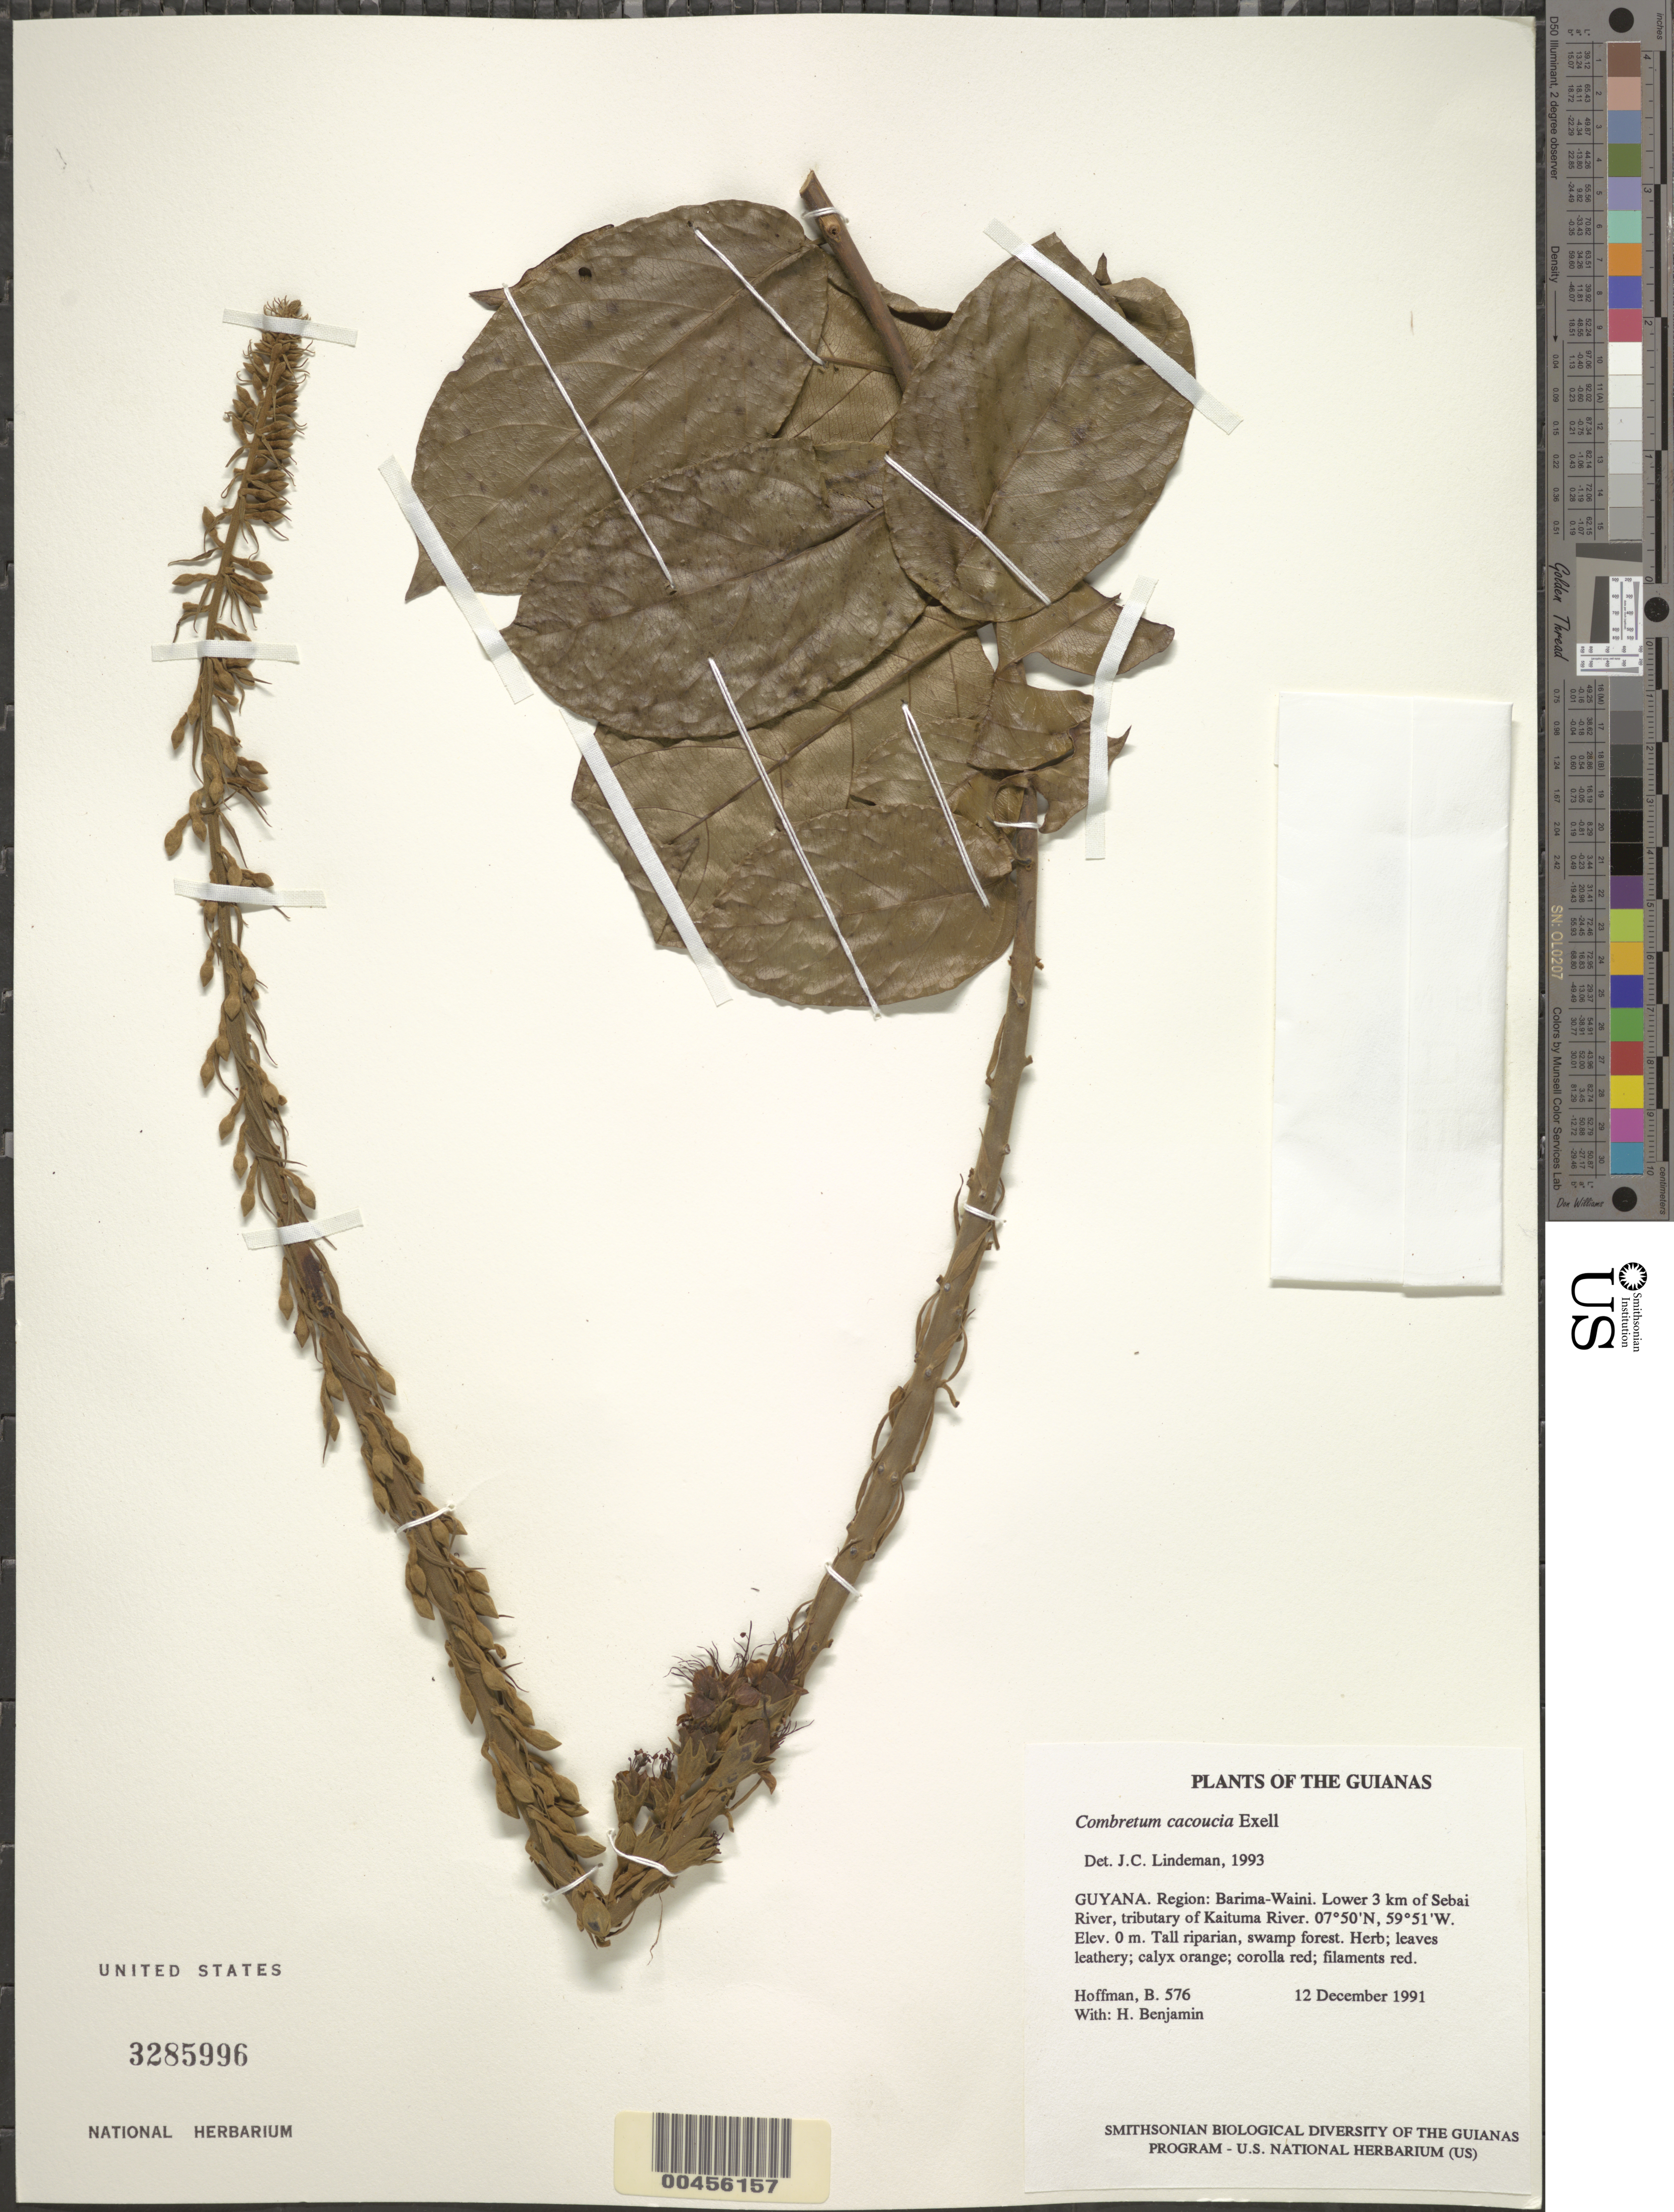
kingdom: Plantae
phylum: Tracheophyta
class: Magnoliopsida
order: Myrtales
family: Combretaceae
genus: Combretum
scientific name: Combretum cacoucia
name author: Exell ex Sandwith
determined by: Lindeman, J. C.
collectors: B. Hoffman & H. Benjamin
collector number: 576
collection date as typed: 12 December 1991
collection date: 1991-12-12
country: Guyana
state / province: Barima-Waini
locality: Lower 3 km of Sebai River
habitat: Tall riparian, swamp forest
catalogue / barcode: US 3285996